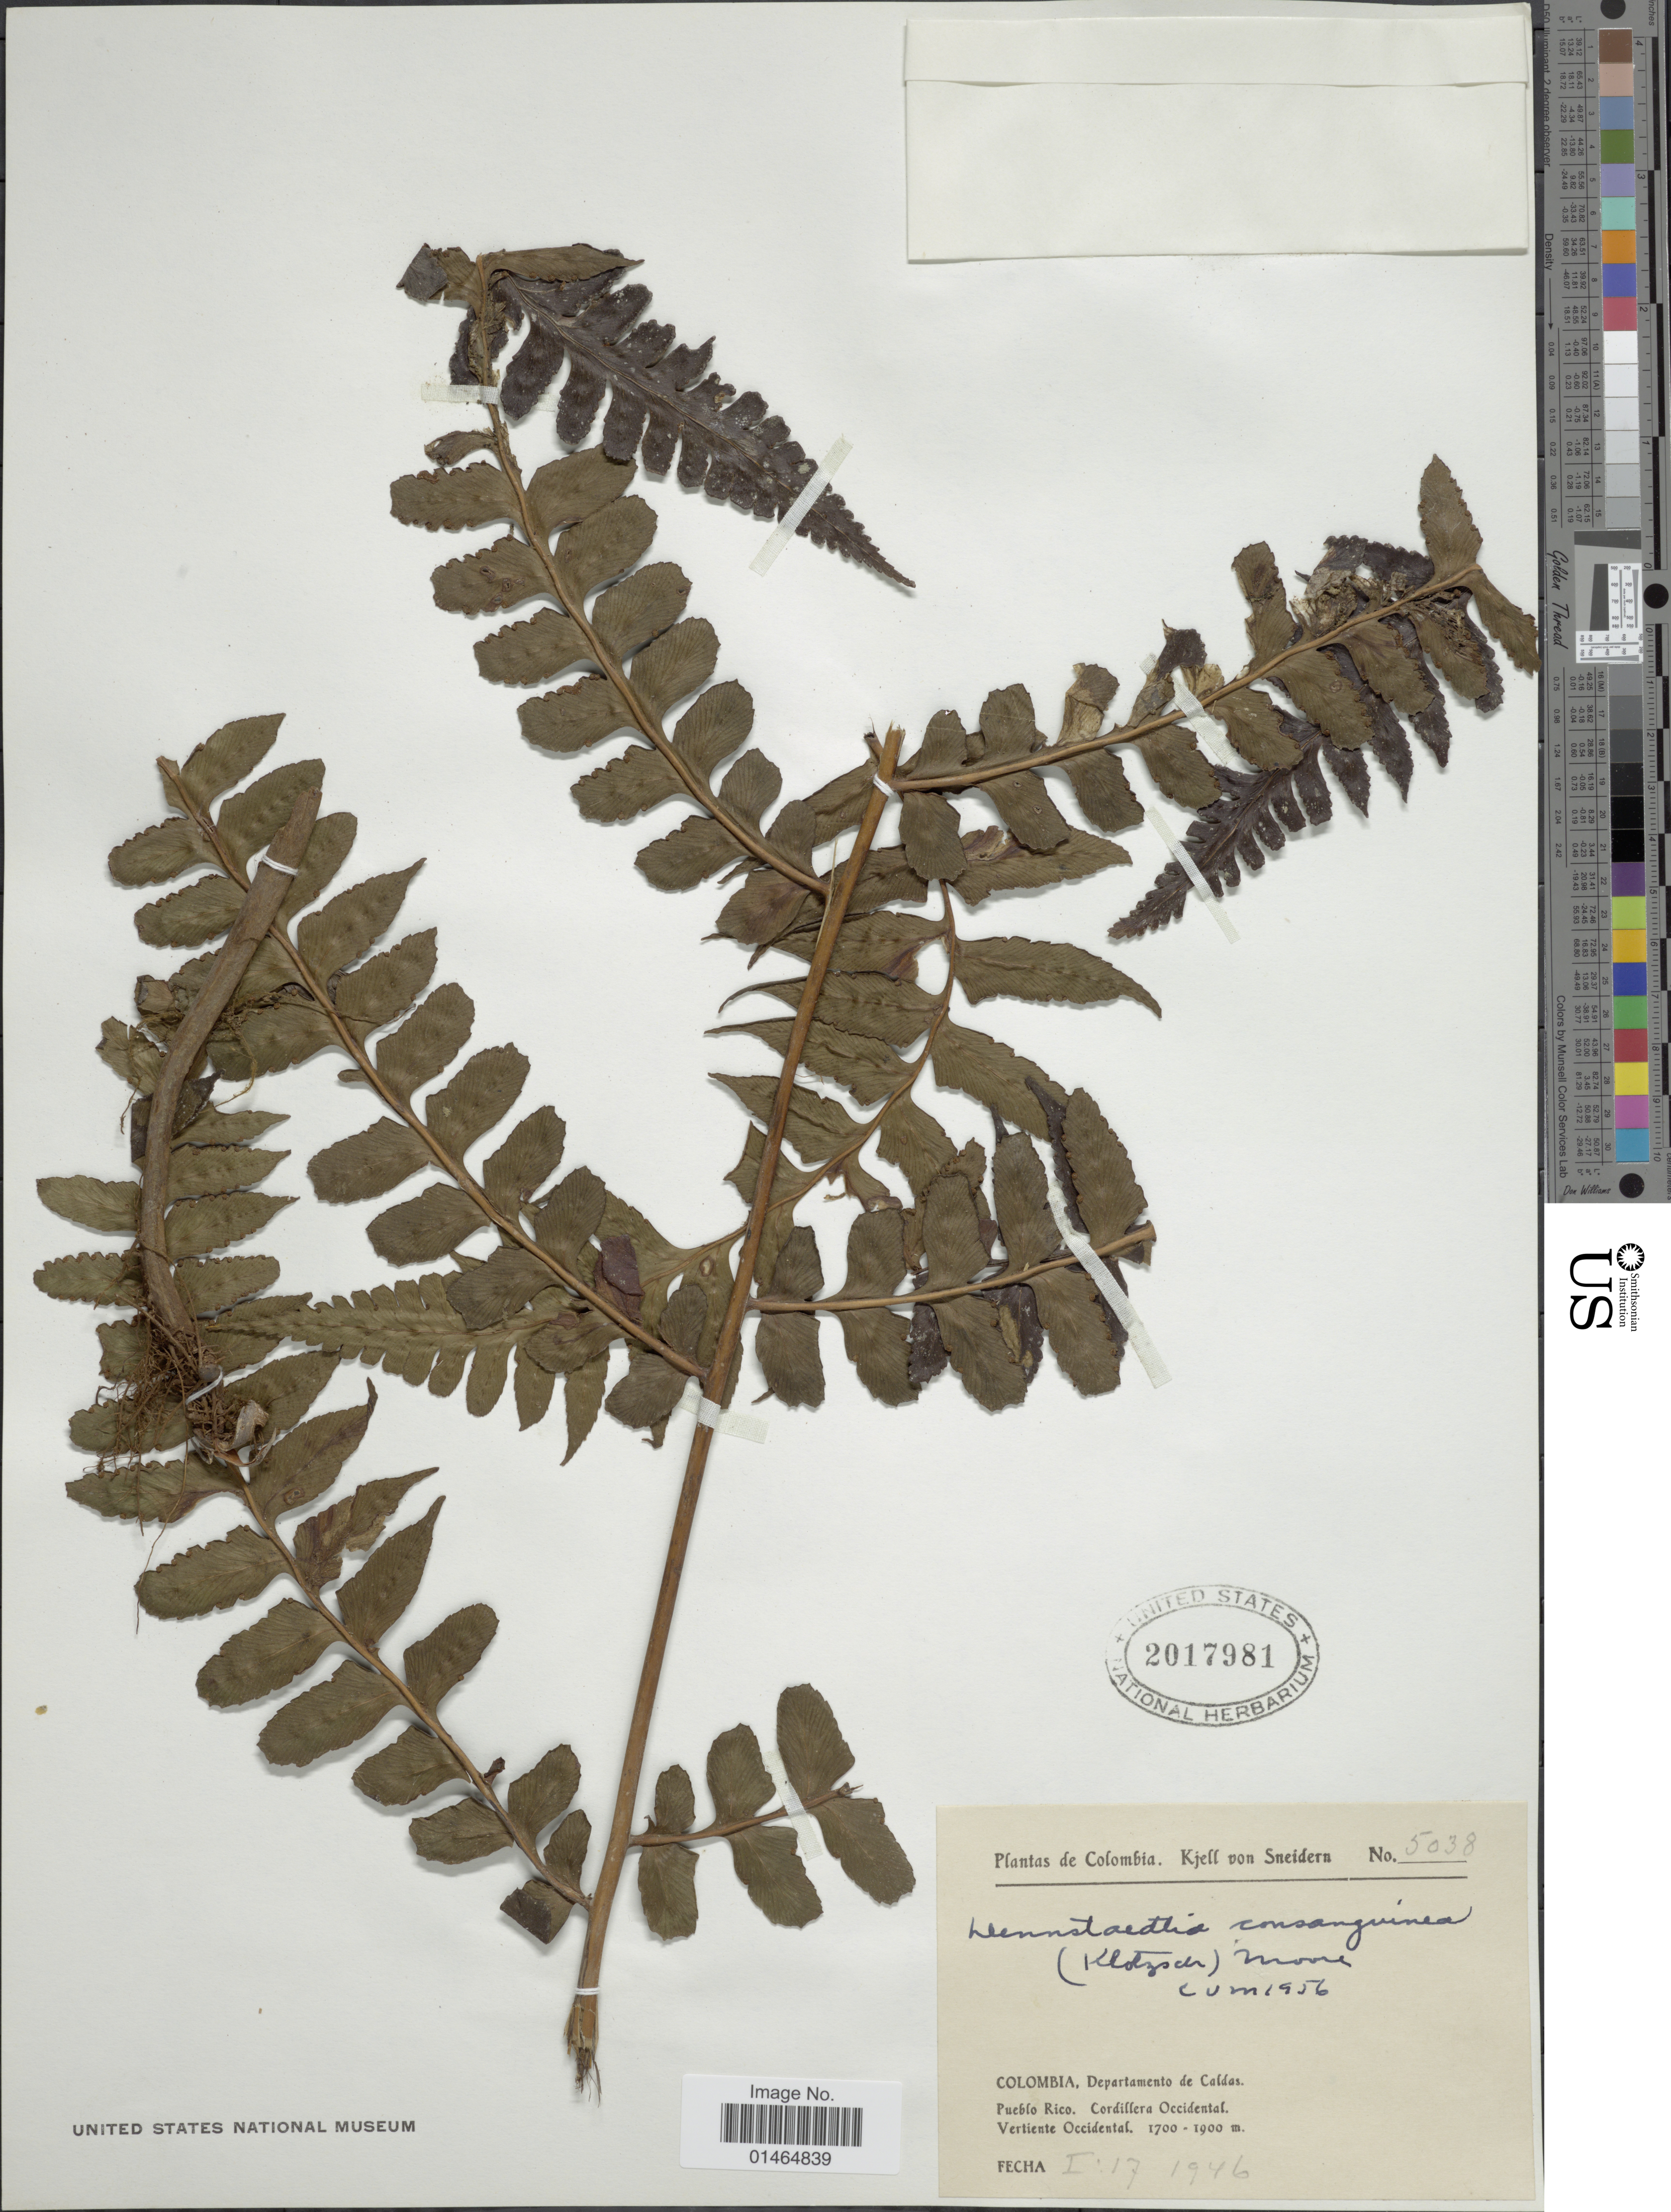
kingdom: Plantae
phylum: Tracheophyta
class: Polypodiopsida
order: Polypodiales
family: Dennstaedtiaceae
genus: Dennstaedtia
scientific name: Dennstaedtia obtusifolia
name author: (Willd.) T. Moore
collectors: K. von Sneidern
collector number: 5038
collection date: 1946-01-17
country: Colombia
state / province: Caldas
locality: Pueblo Rico. Cordillera Occidental. Vertiente Occidental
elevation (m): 1700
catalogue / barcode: US 2017981